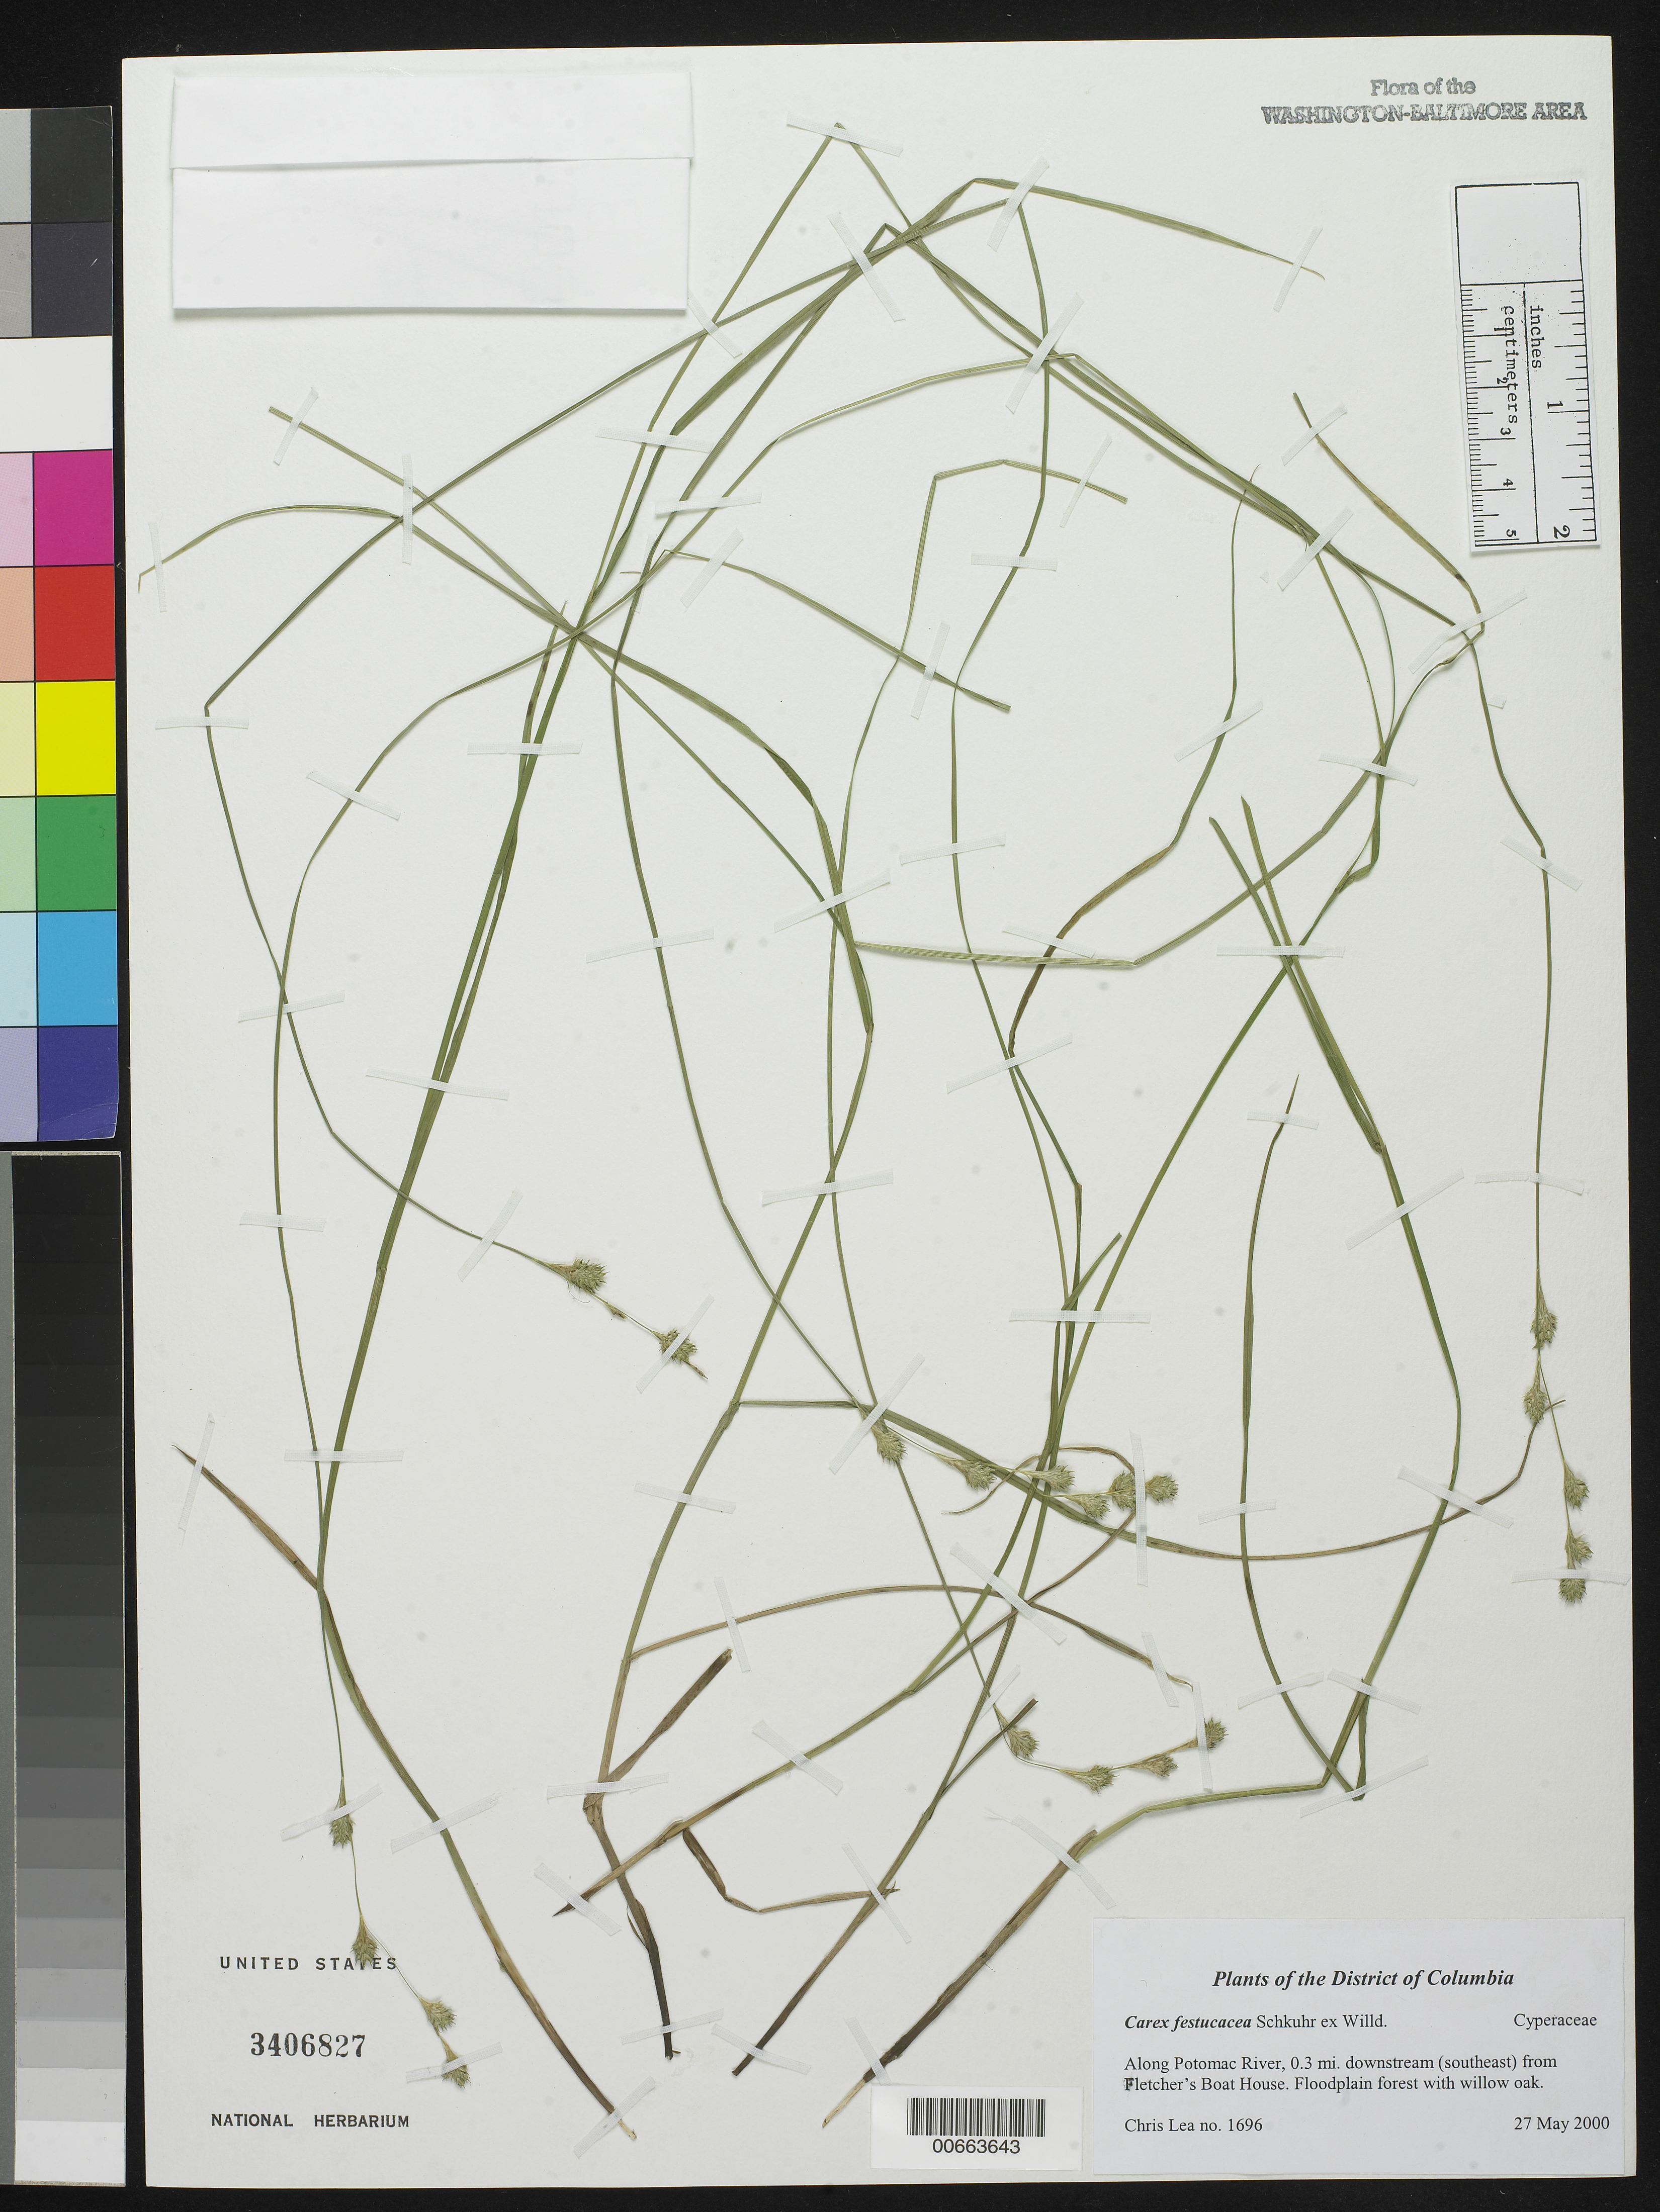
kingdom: Plantae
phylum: Tracheophyta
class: Liliopsida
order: Poales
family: Cyperaceae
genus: Carex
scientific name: Carex festucacea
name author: Willd.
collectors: C. Lea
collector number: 1696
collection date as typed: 27 May 2000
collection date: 2000-05-27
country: United States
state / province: District of Columbia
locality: Along Potomac River, 0.3 mi. downstream (southeast) from Fletcher's Boat House.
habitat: Floodplain forest with willow oak.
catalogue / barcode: US 3406827